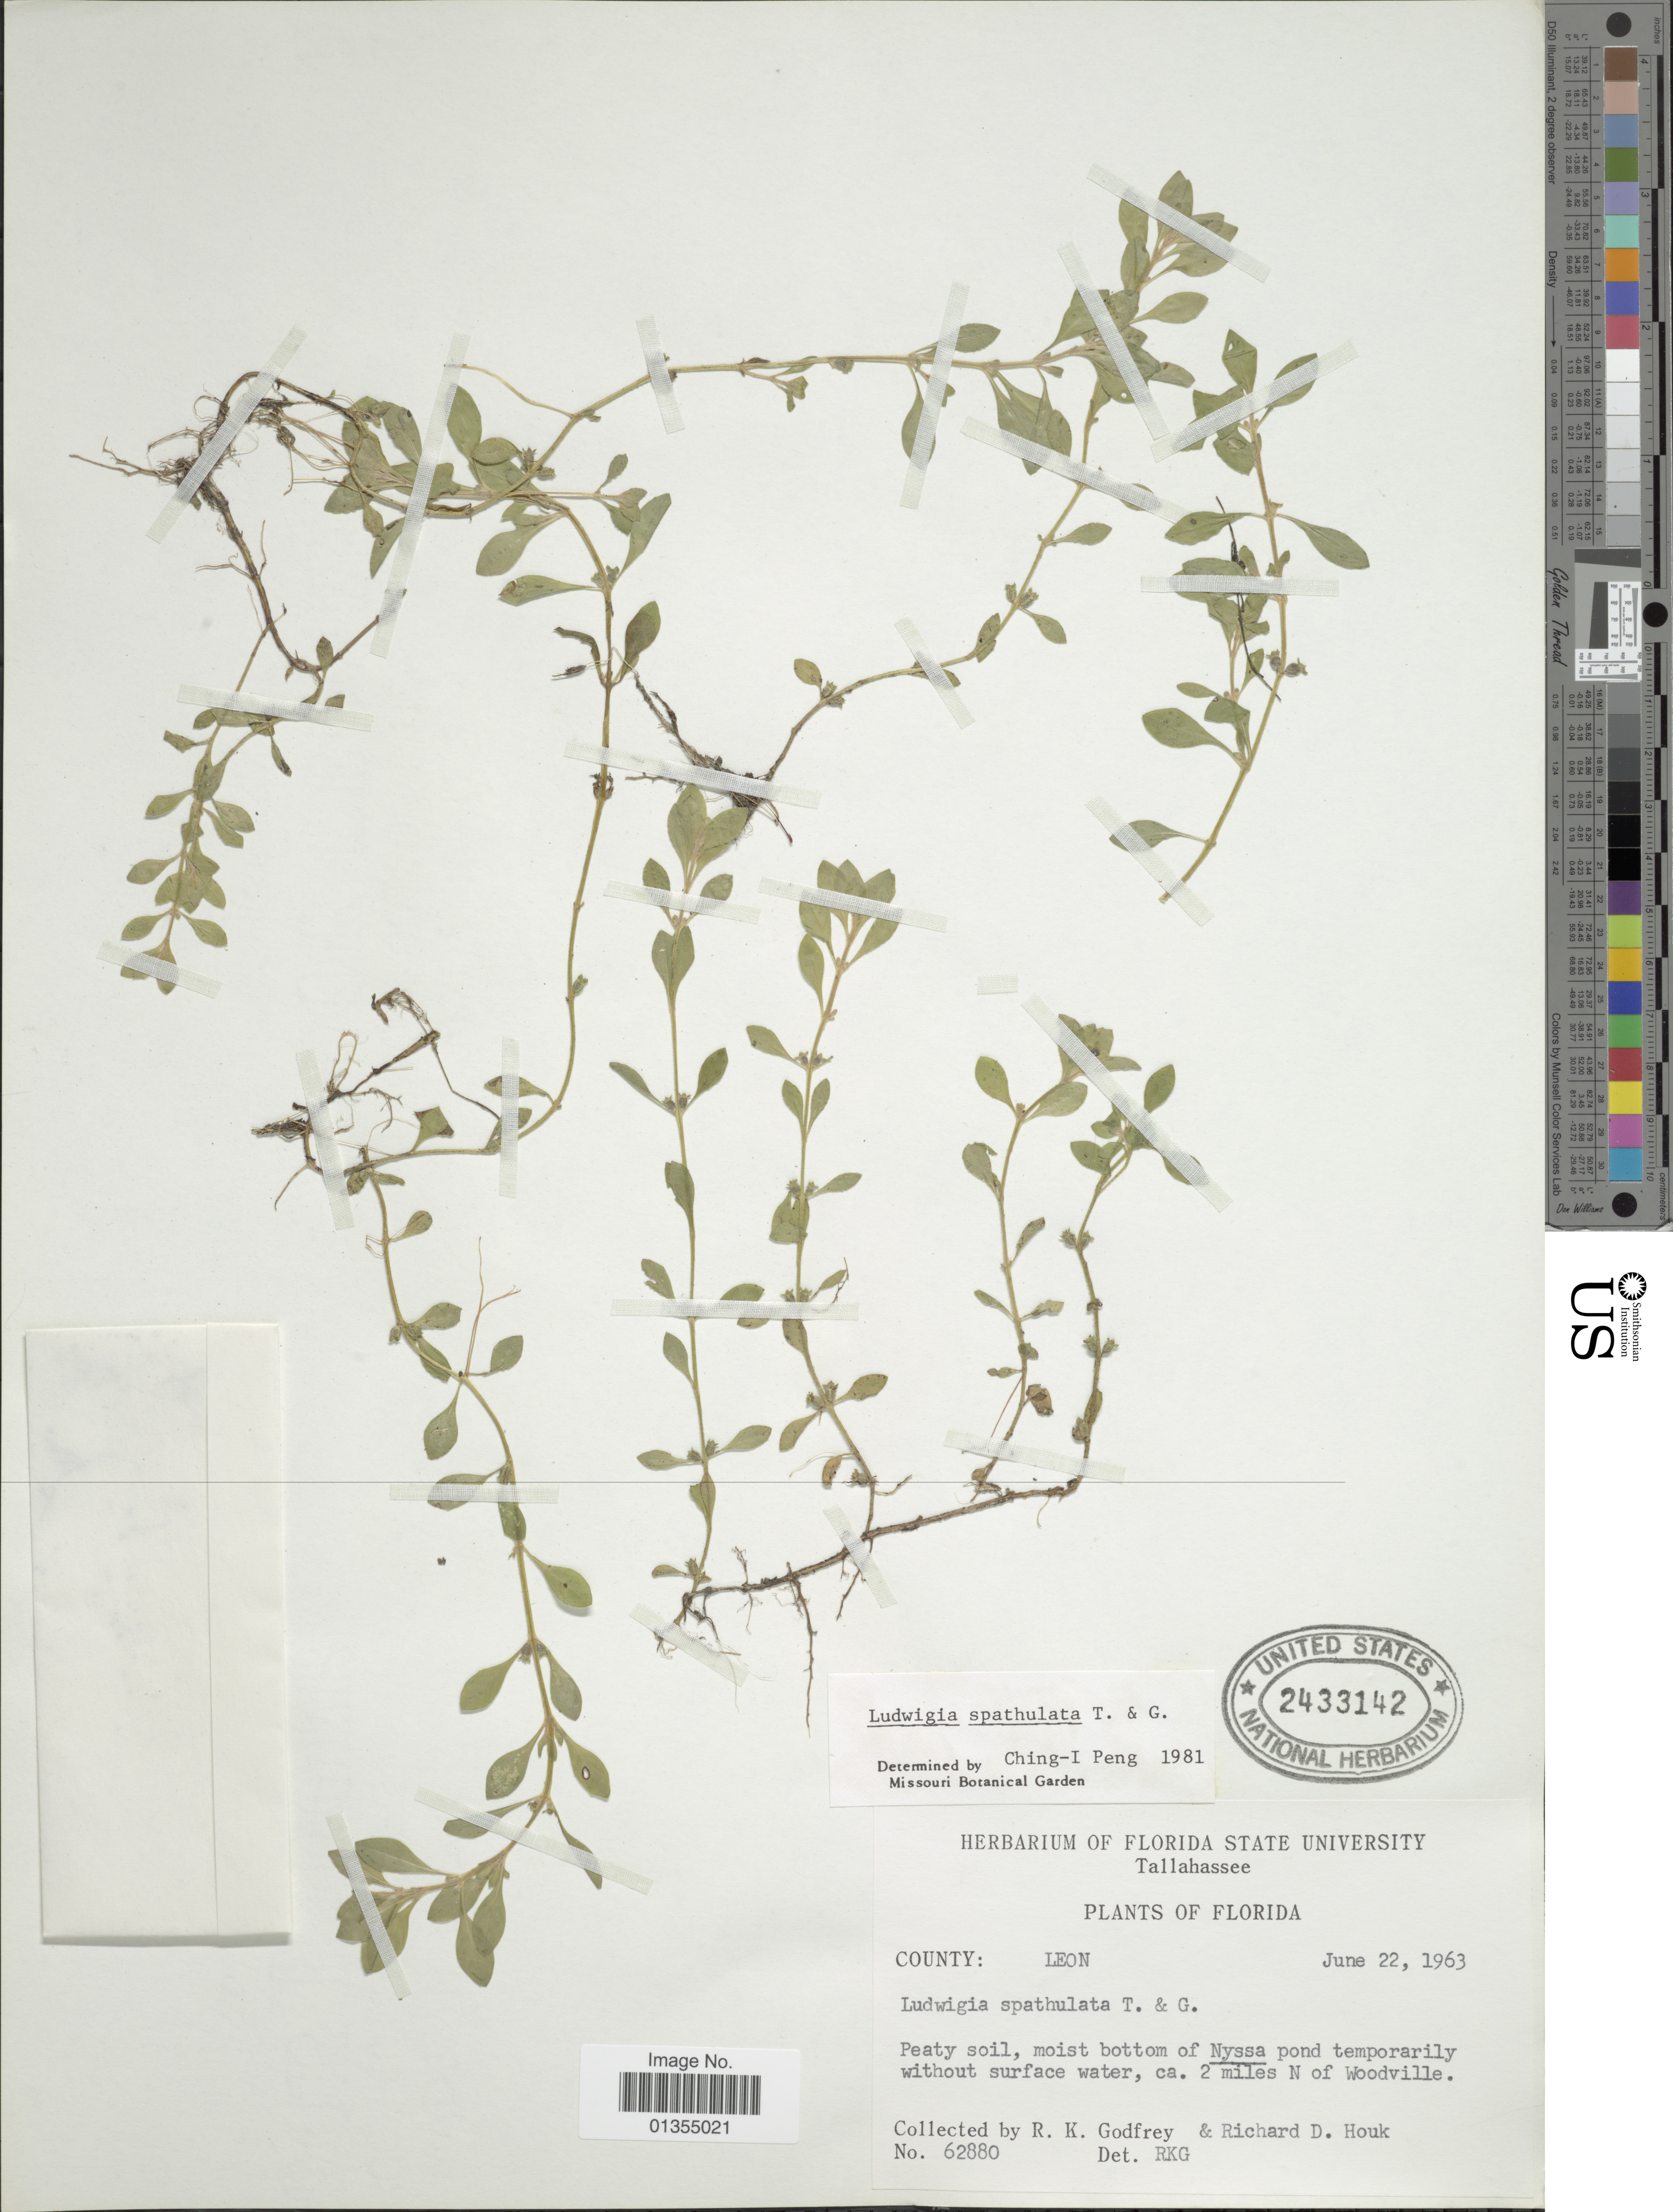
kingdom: Plantae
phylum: Tracheophyta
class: Magnoliopsida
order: Myrtales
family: Onagraceae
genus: Ludwigia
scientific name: Ludwigia spathulata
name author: Torr. & A. Gray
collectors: R. K. Godfrey & R. Houk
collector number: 62880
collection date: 1963-06-22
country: United States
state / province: Florida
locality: County Leon, moist bottom of Nyssa pond temporarily without surface water, ca. 2 miles N of Woodville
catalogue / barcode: US 2433142